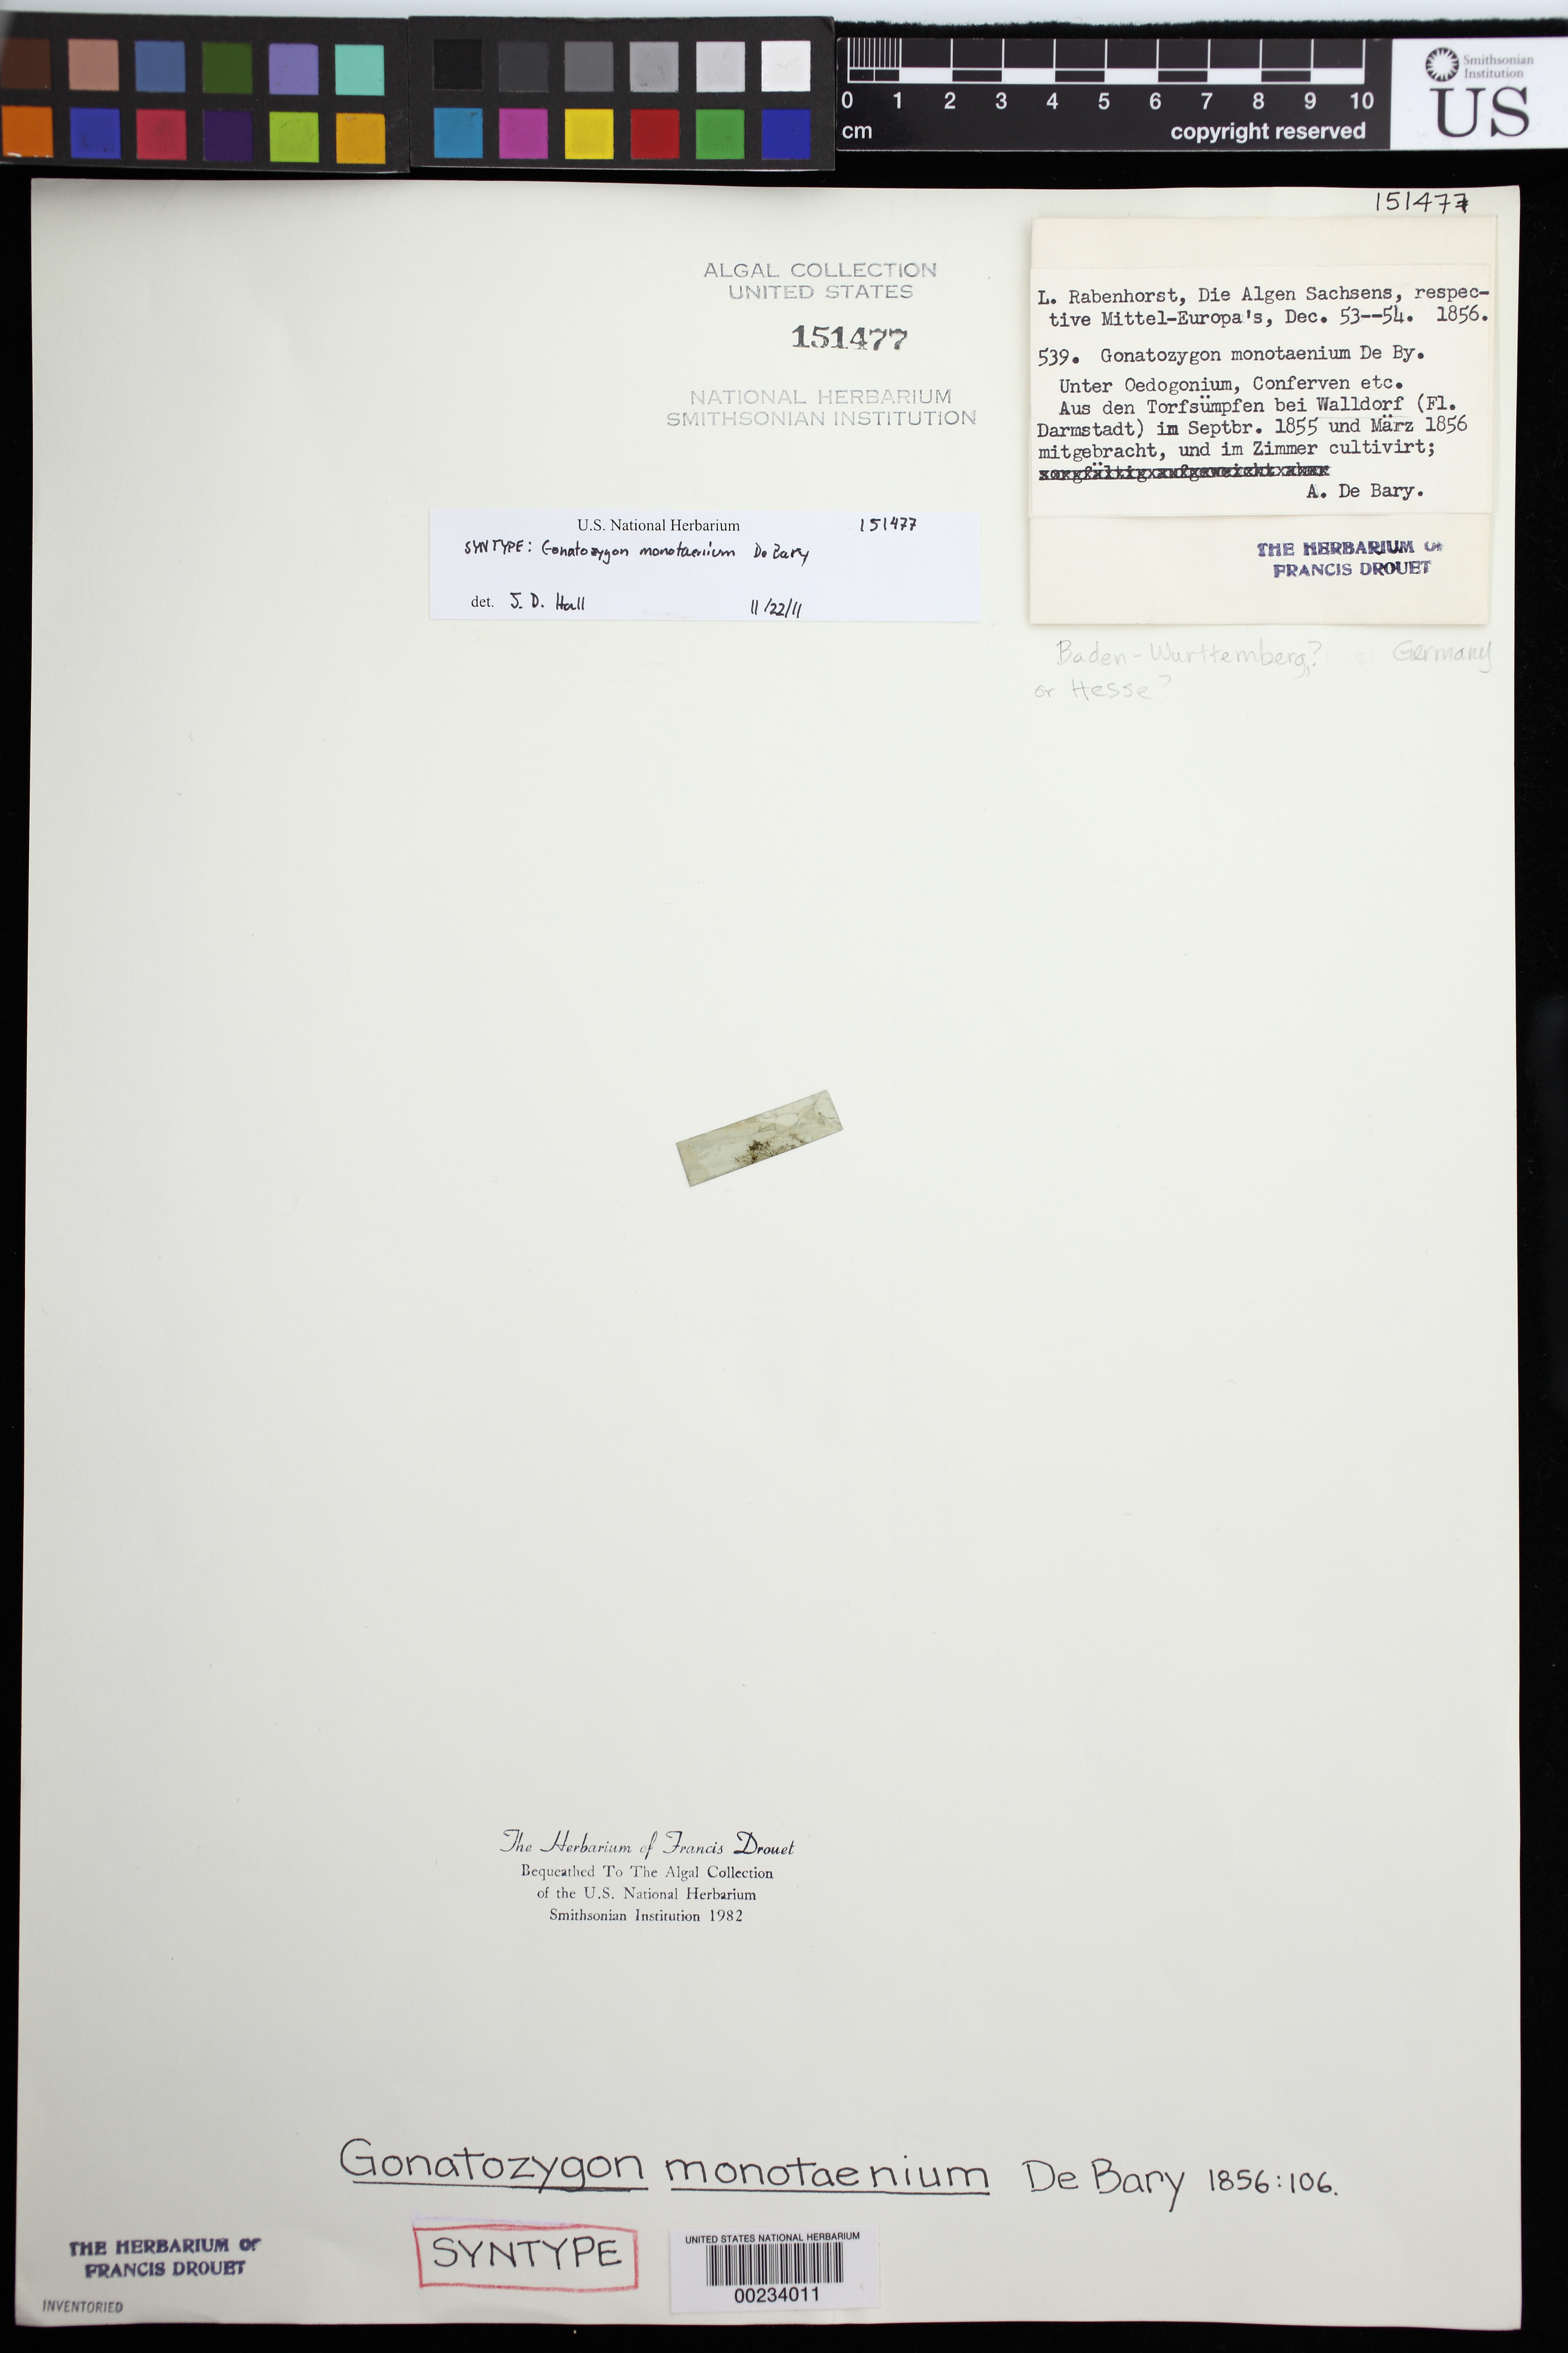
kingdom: Plantae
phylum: Charophyta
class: Conjugatophyceae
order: Desmidiales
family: Gonatozygaceae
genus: Gonatozygon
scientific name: Gonatozygon monotaenium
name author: De Bary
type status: Syntype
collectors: A. De Bary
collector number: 539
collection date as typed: Sep 1855 and -- Mar 1856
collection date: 1855-09,1856-03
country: Germany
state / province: Hesse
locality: Walldorf, Fl. Darmstadt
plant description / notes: Rabenhorst, Die Algen Sachsens, Dec. 54, 1856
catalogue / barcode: US 151477